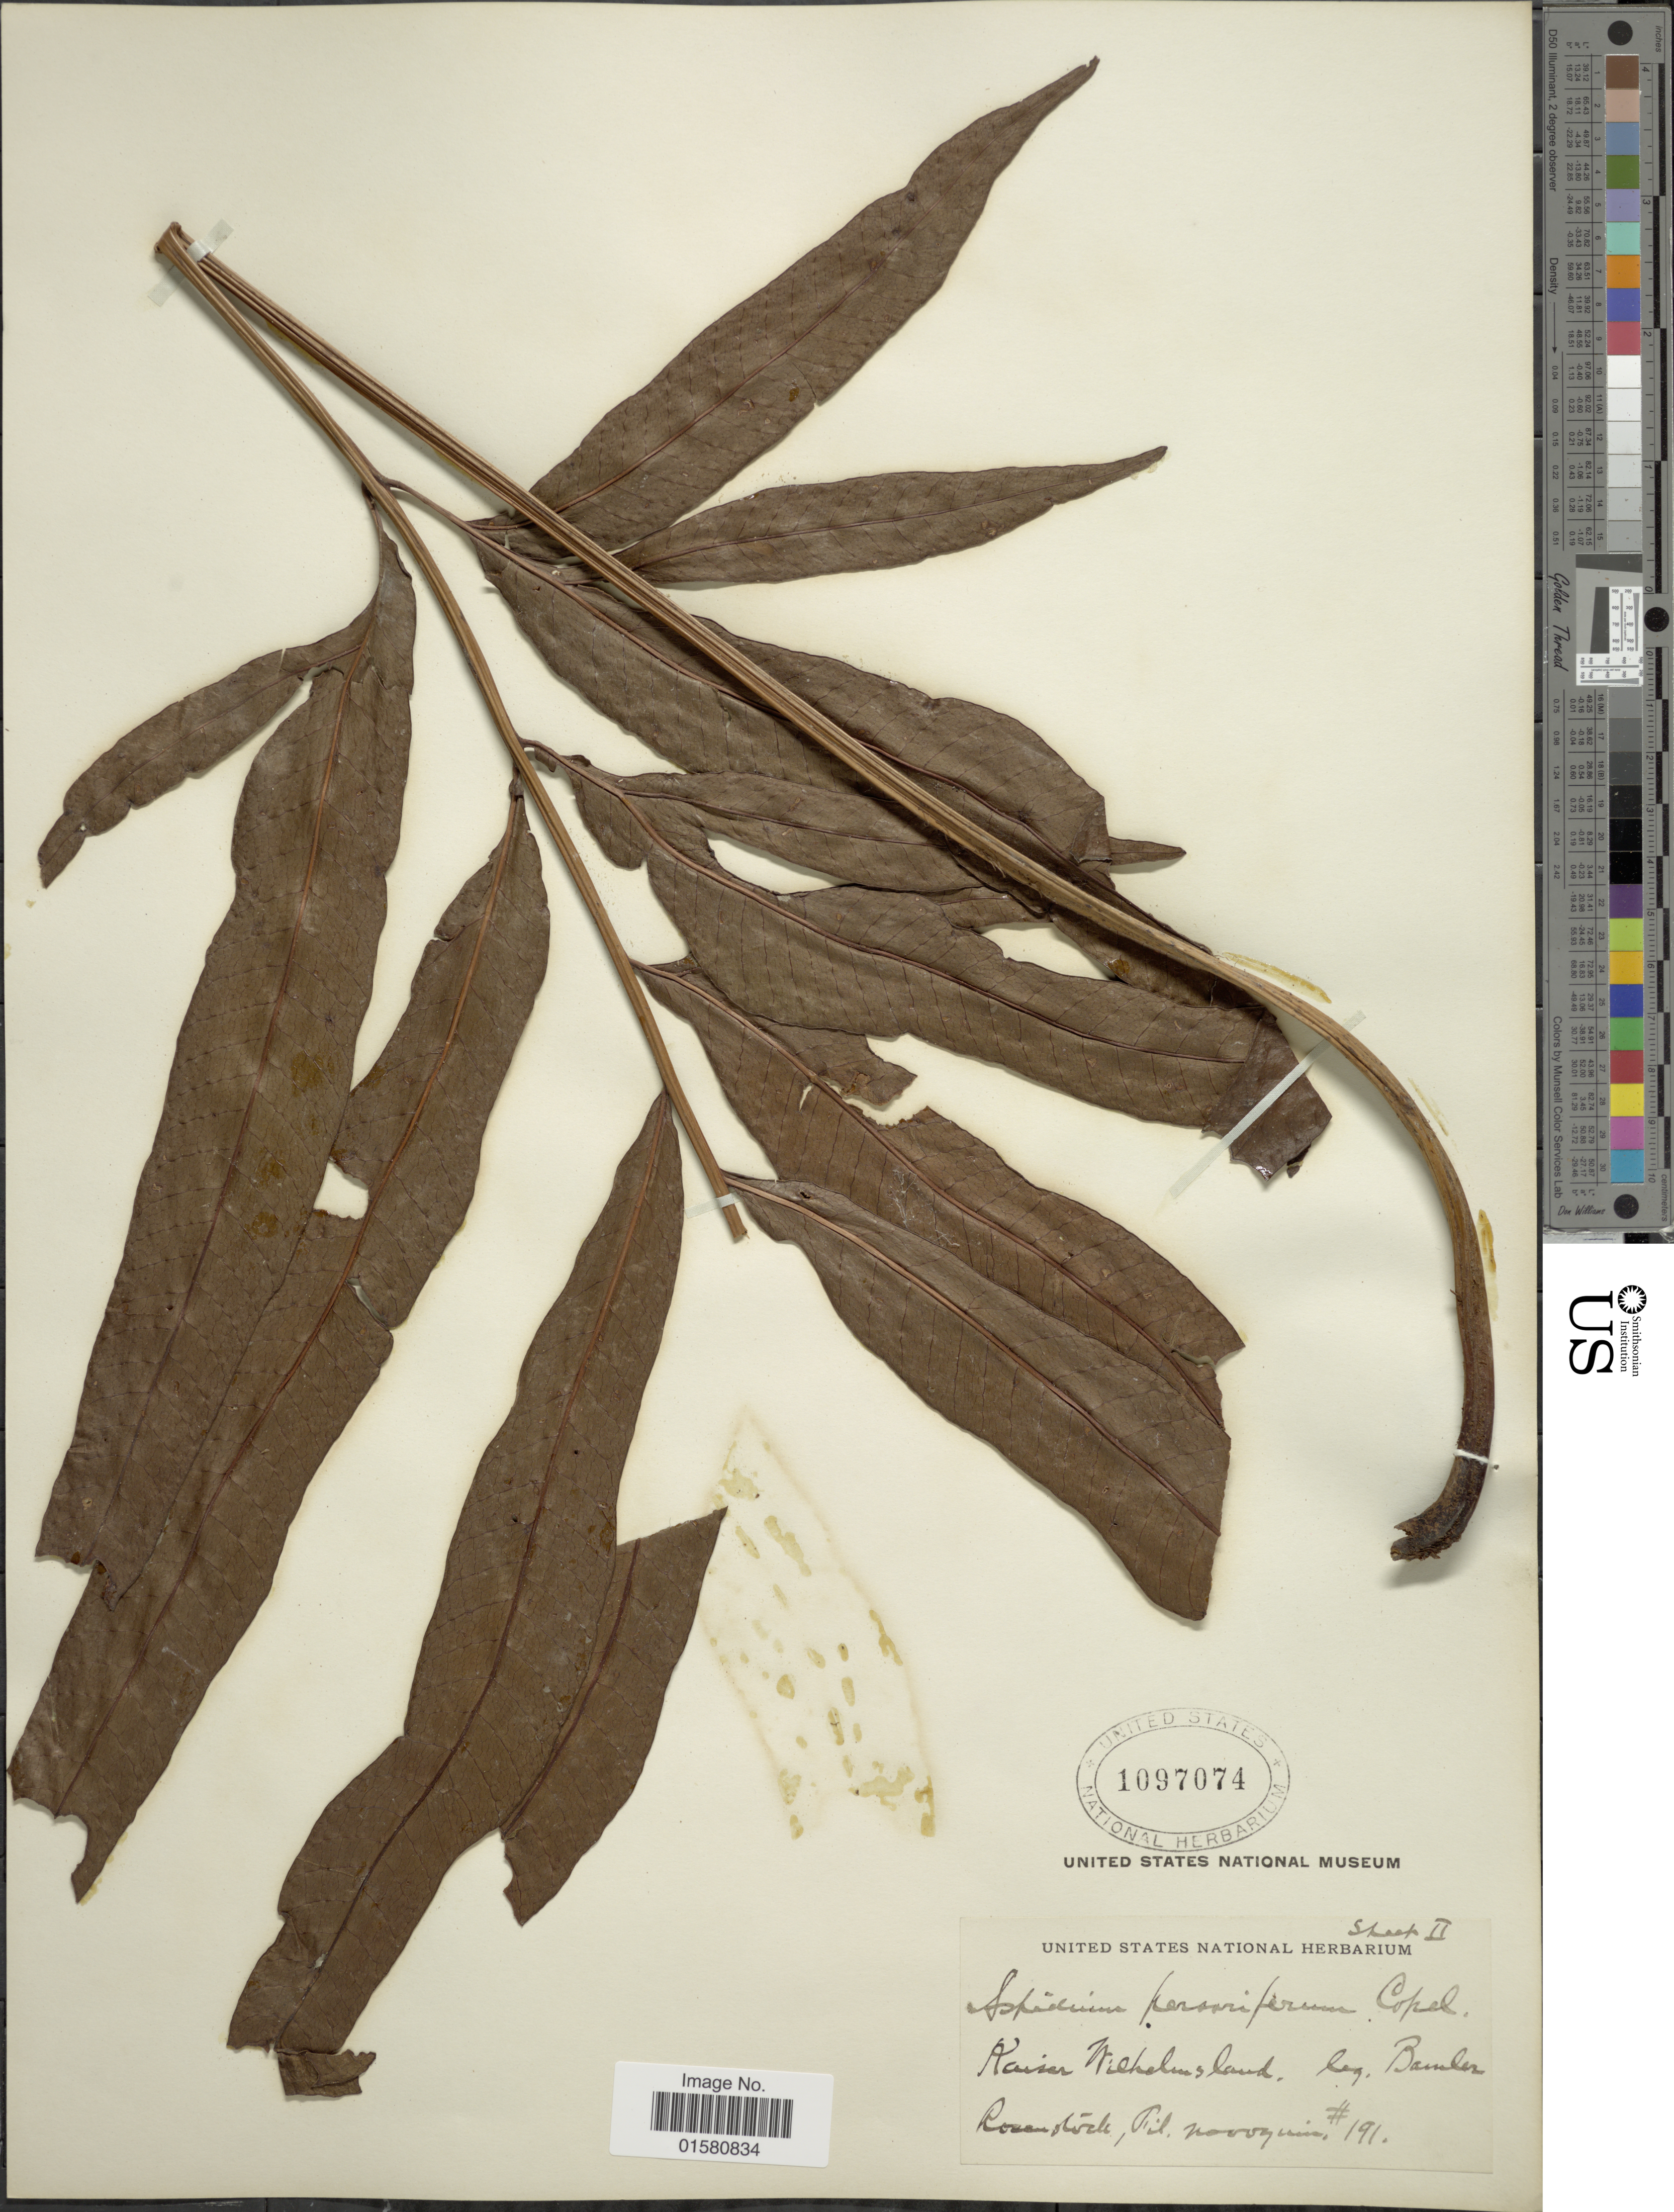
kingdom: Plantae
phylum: Tracheophyta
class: Polypodiopsida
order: Polypodiales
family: Tectariaceae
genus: Tectaria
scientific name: Tectaria crenata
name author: Cav.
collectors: Bamler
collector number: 191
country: Papua New Guinea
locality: Kaiser Wilhelmsland: Rosenstock, Til Novogium [interpreted]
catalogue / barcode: US 1097074